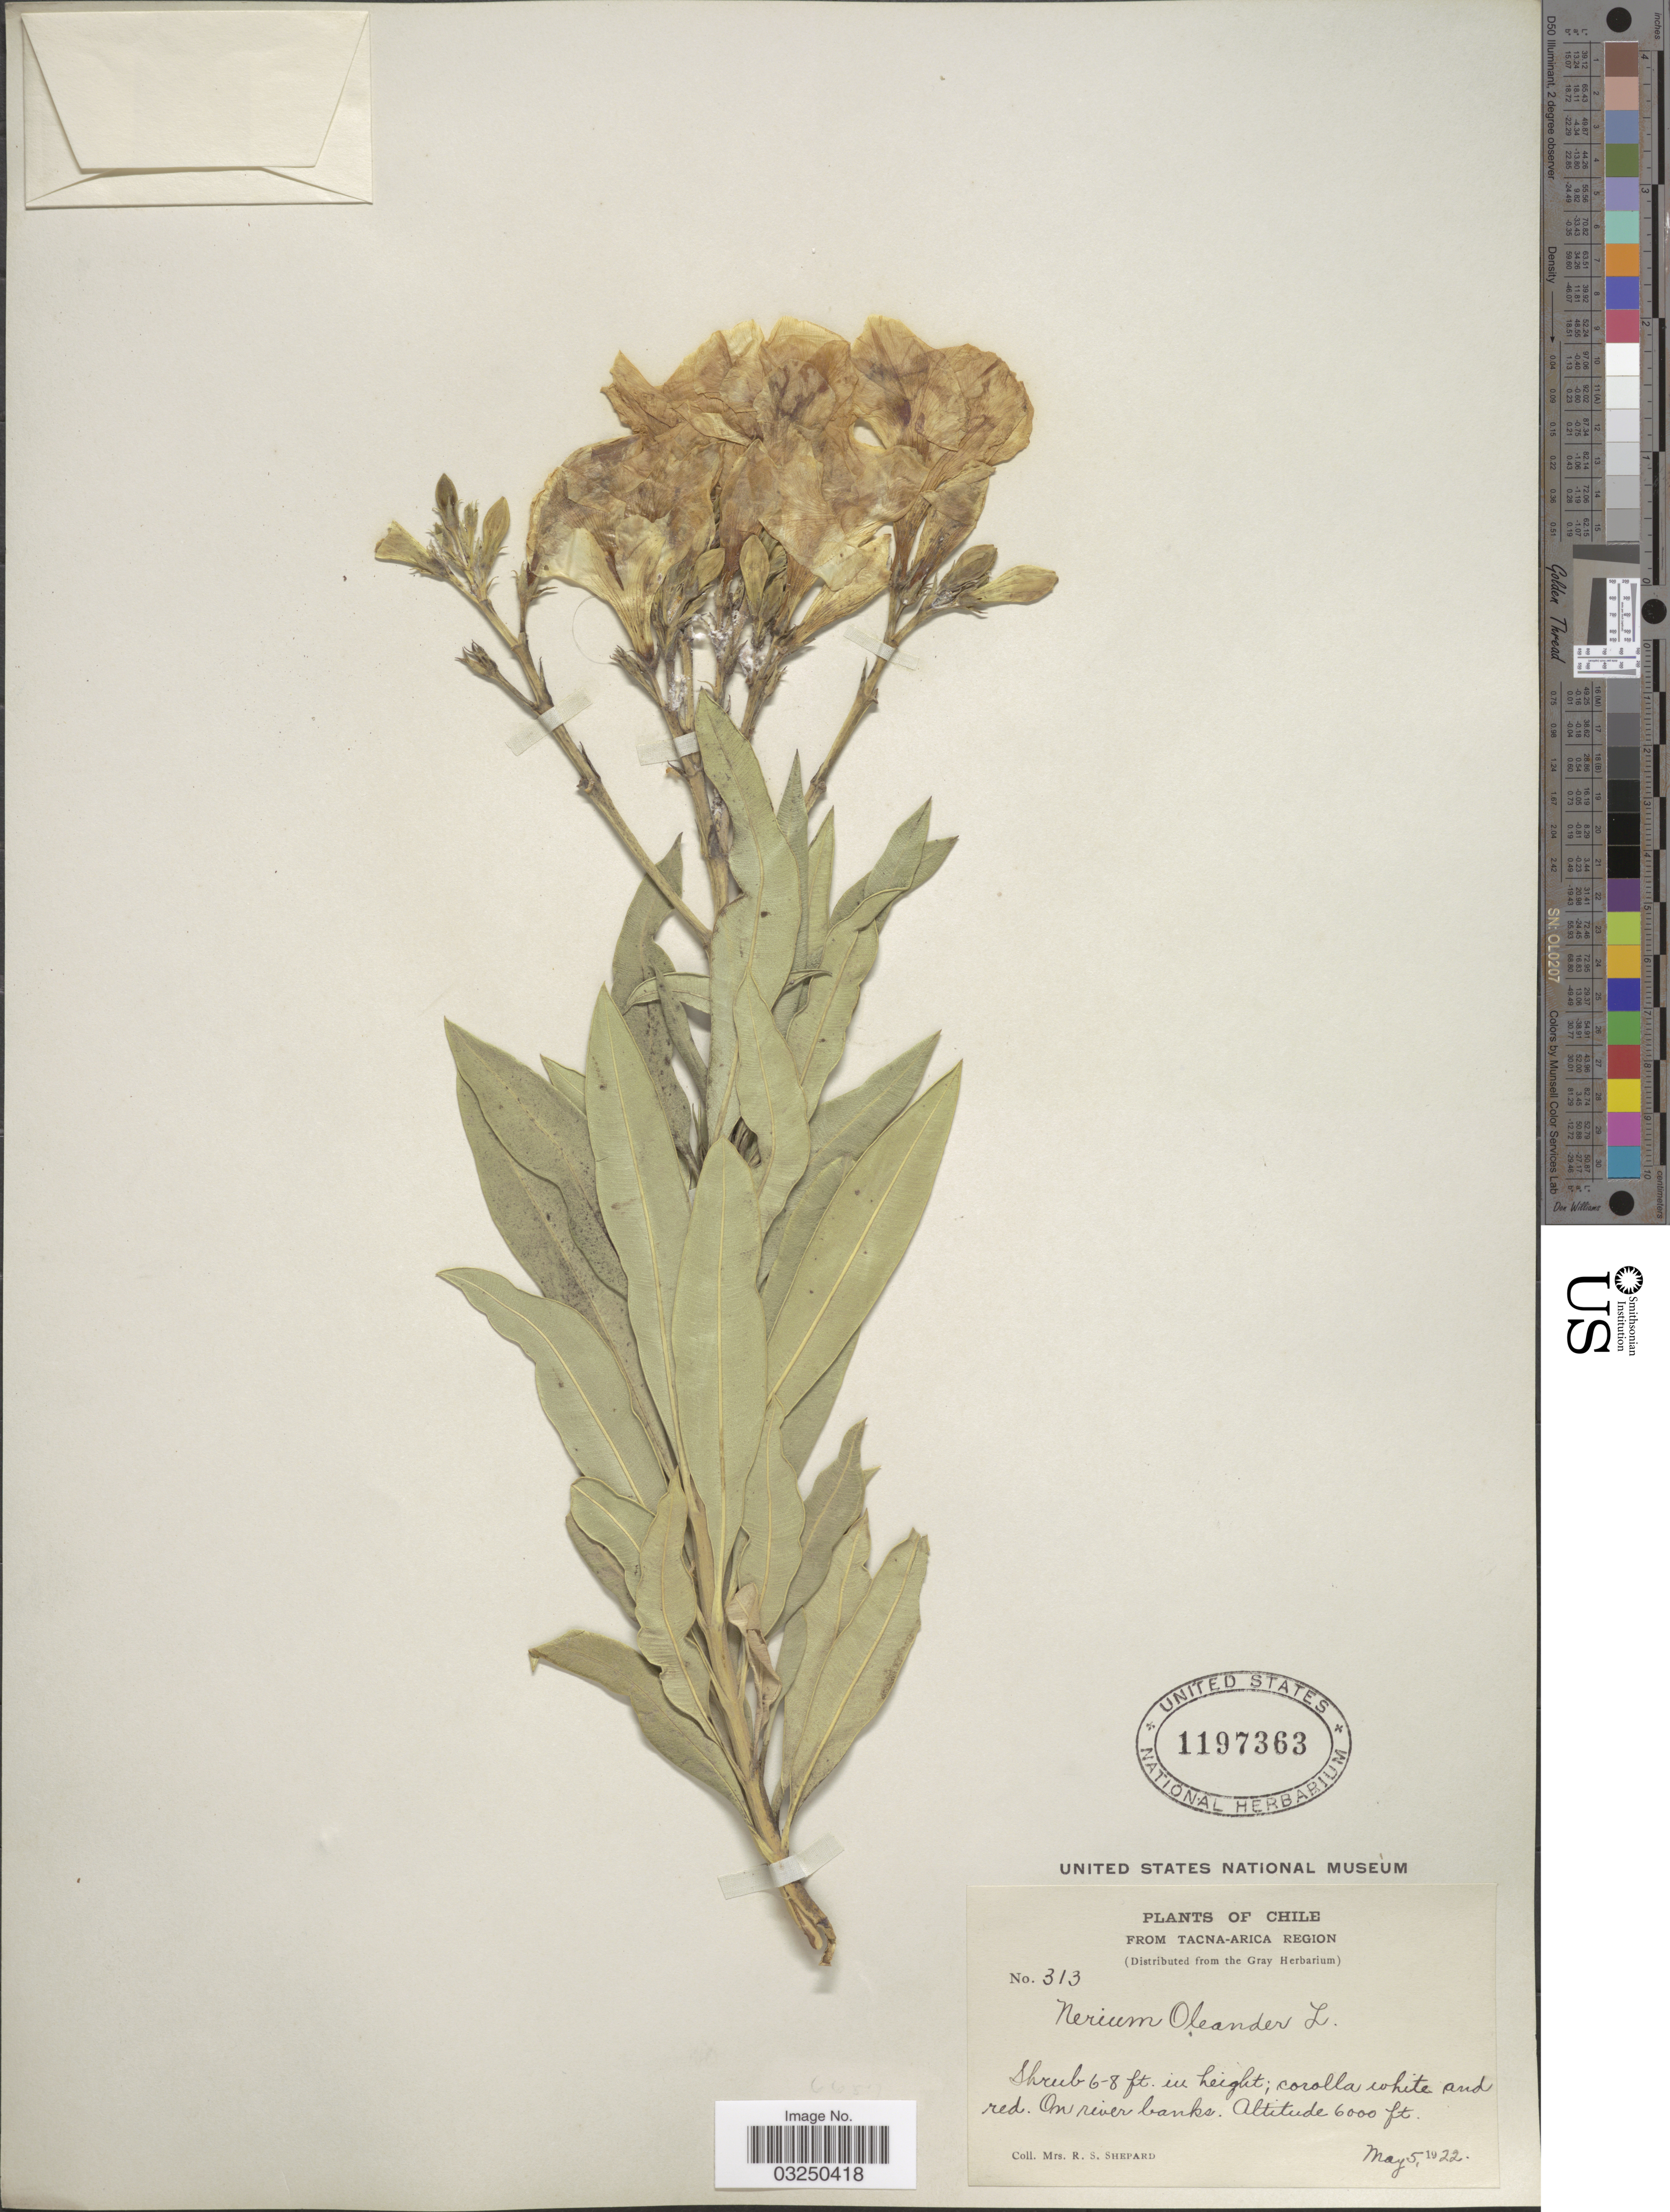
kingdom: Plantae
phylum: Tracheophyta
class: Magnoliopsida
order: Gentianales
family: Apocynaceae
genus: Nerium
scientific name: Nerium oleander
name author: L.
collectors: R. Shepard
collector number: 313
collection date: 1922-05-05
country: Chile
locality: Tacna-Arica Region.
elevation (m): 1829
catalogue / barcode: US 1197363